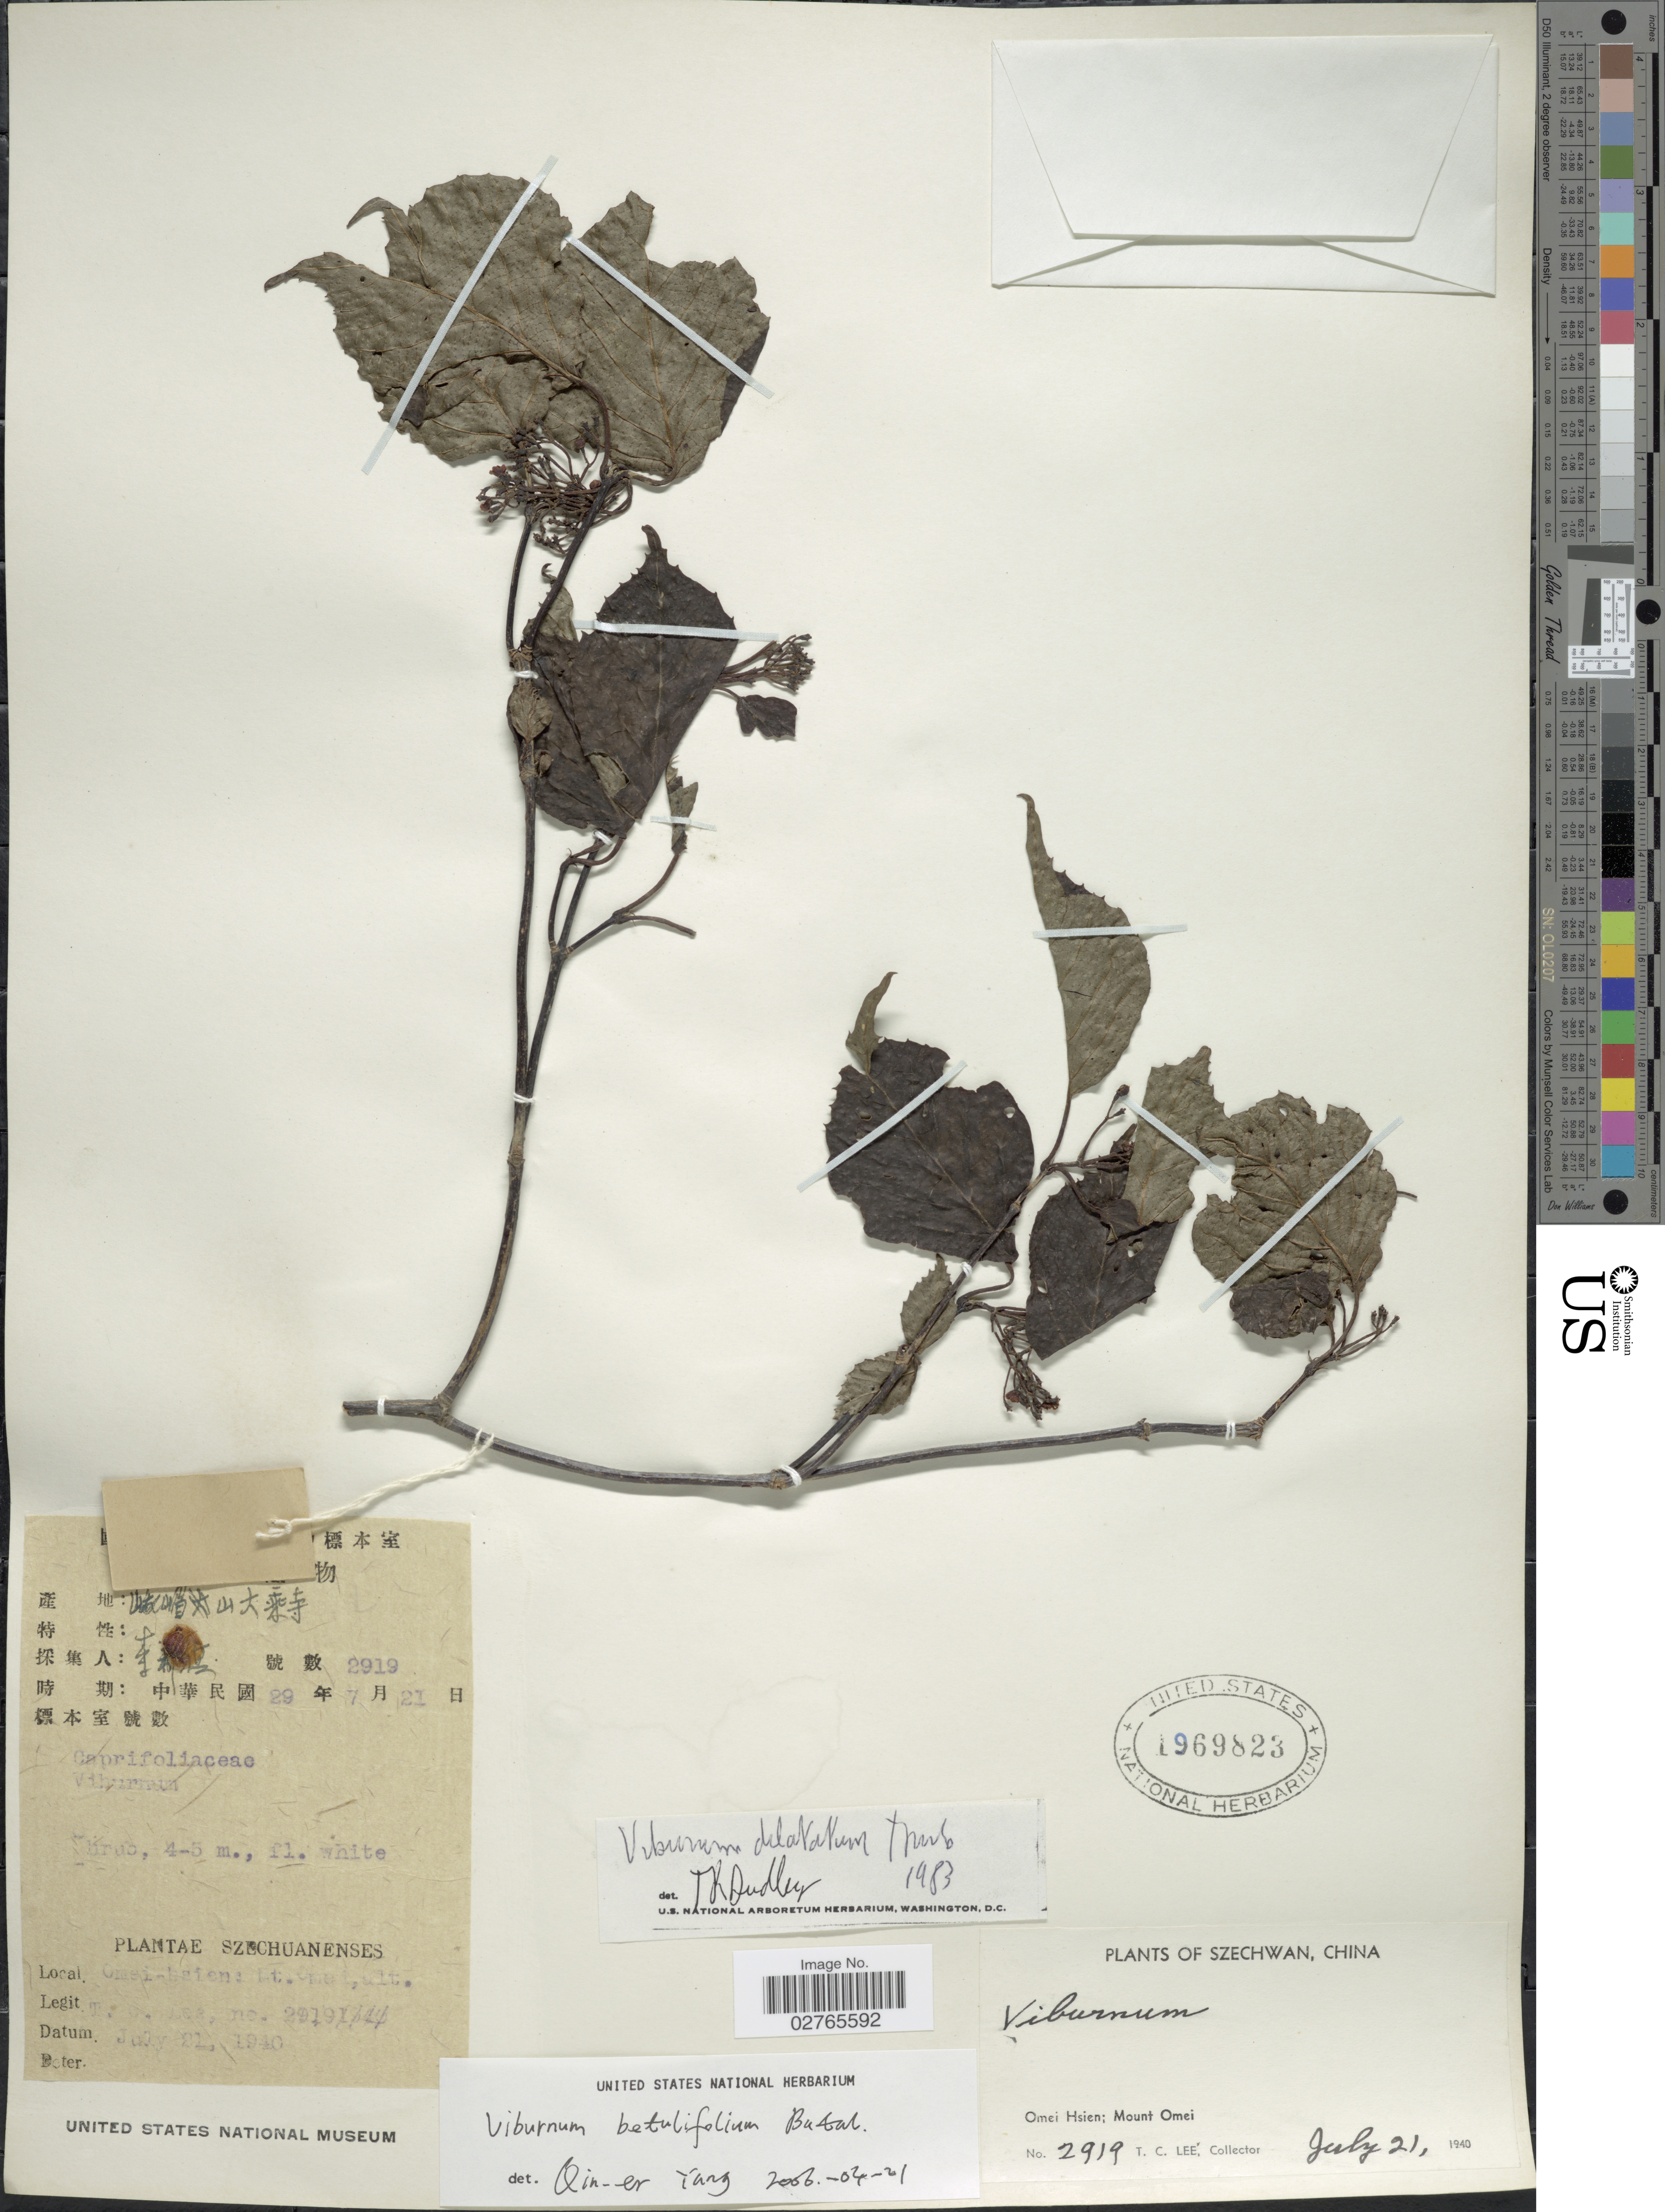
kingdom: Plantae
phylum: Tracheophyta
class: Magnoliopsida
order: Dipsacales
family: Viburnaceae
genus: Viburnum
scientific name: Viburnum betulifolium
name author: Batalin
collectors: T. Lee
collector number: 2919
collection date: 1940-07-21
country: China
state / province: Sichuan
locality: Szechuanenses. Omei Hsien; Mount Omei.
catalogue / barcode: US 1969823